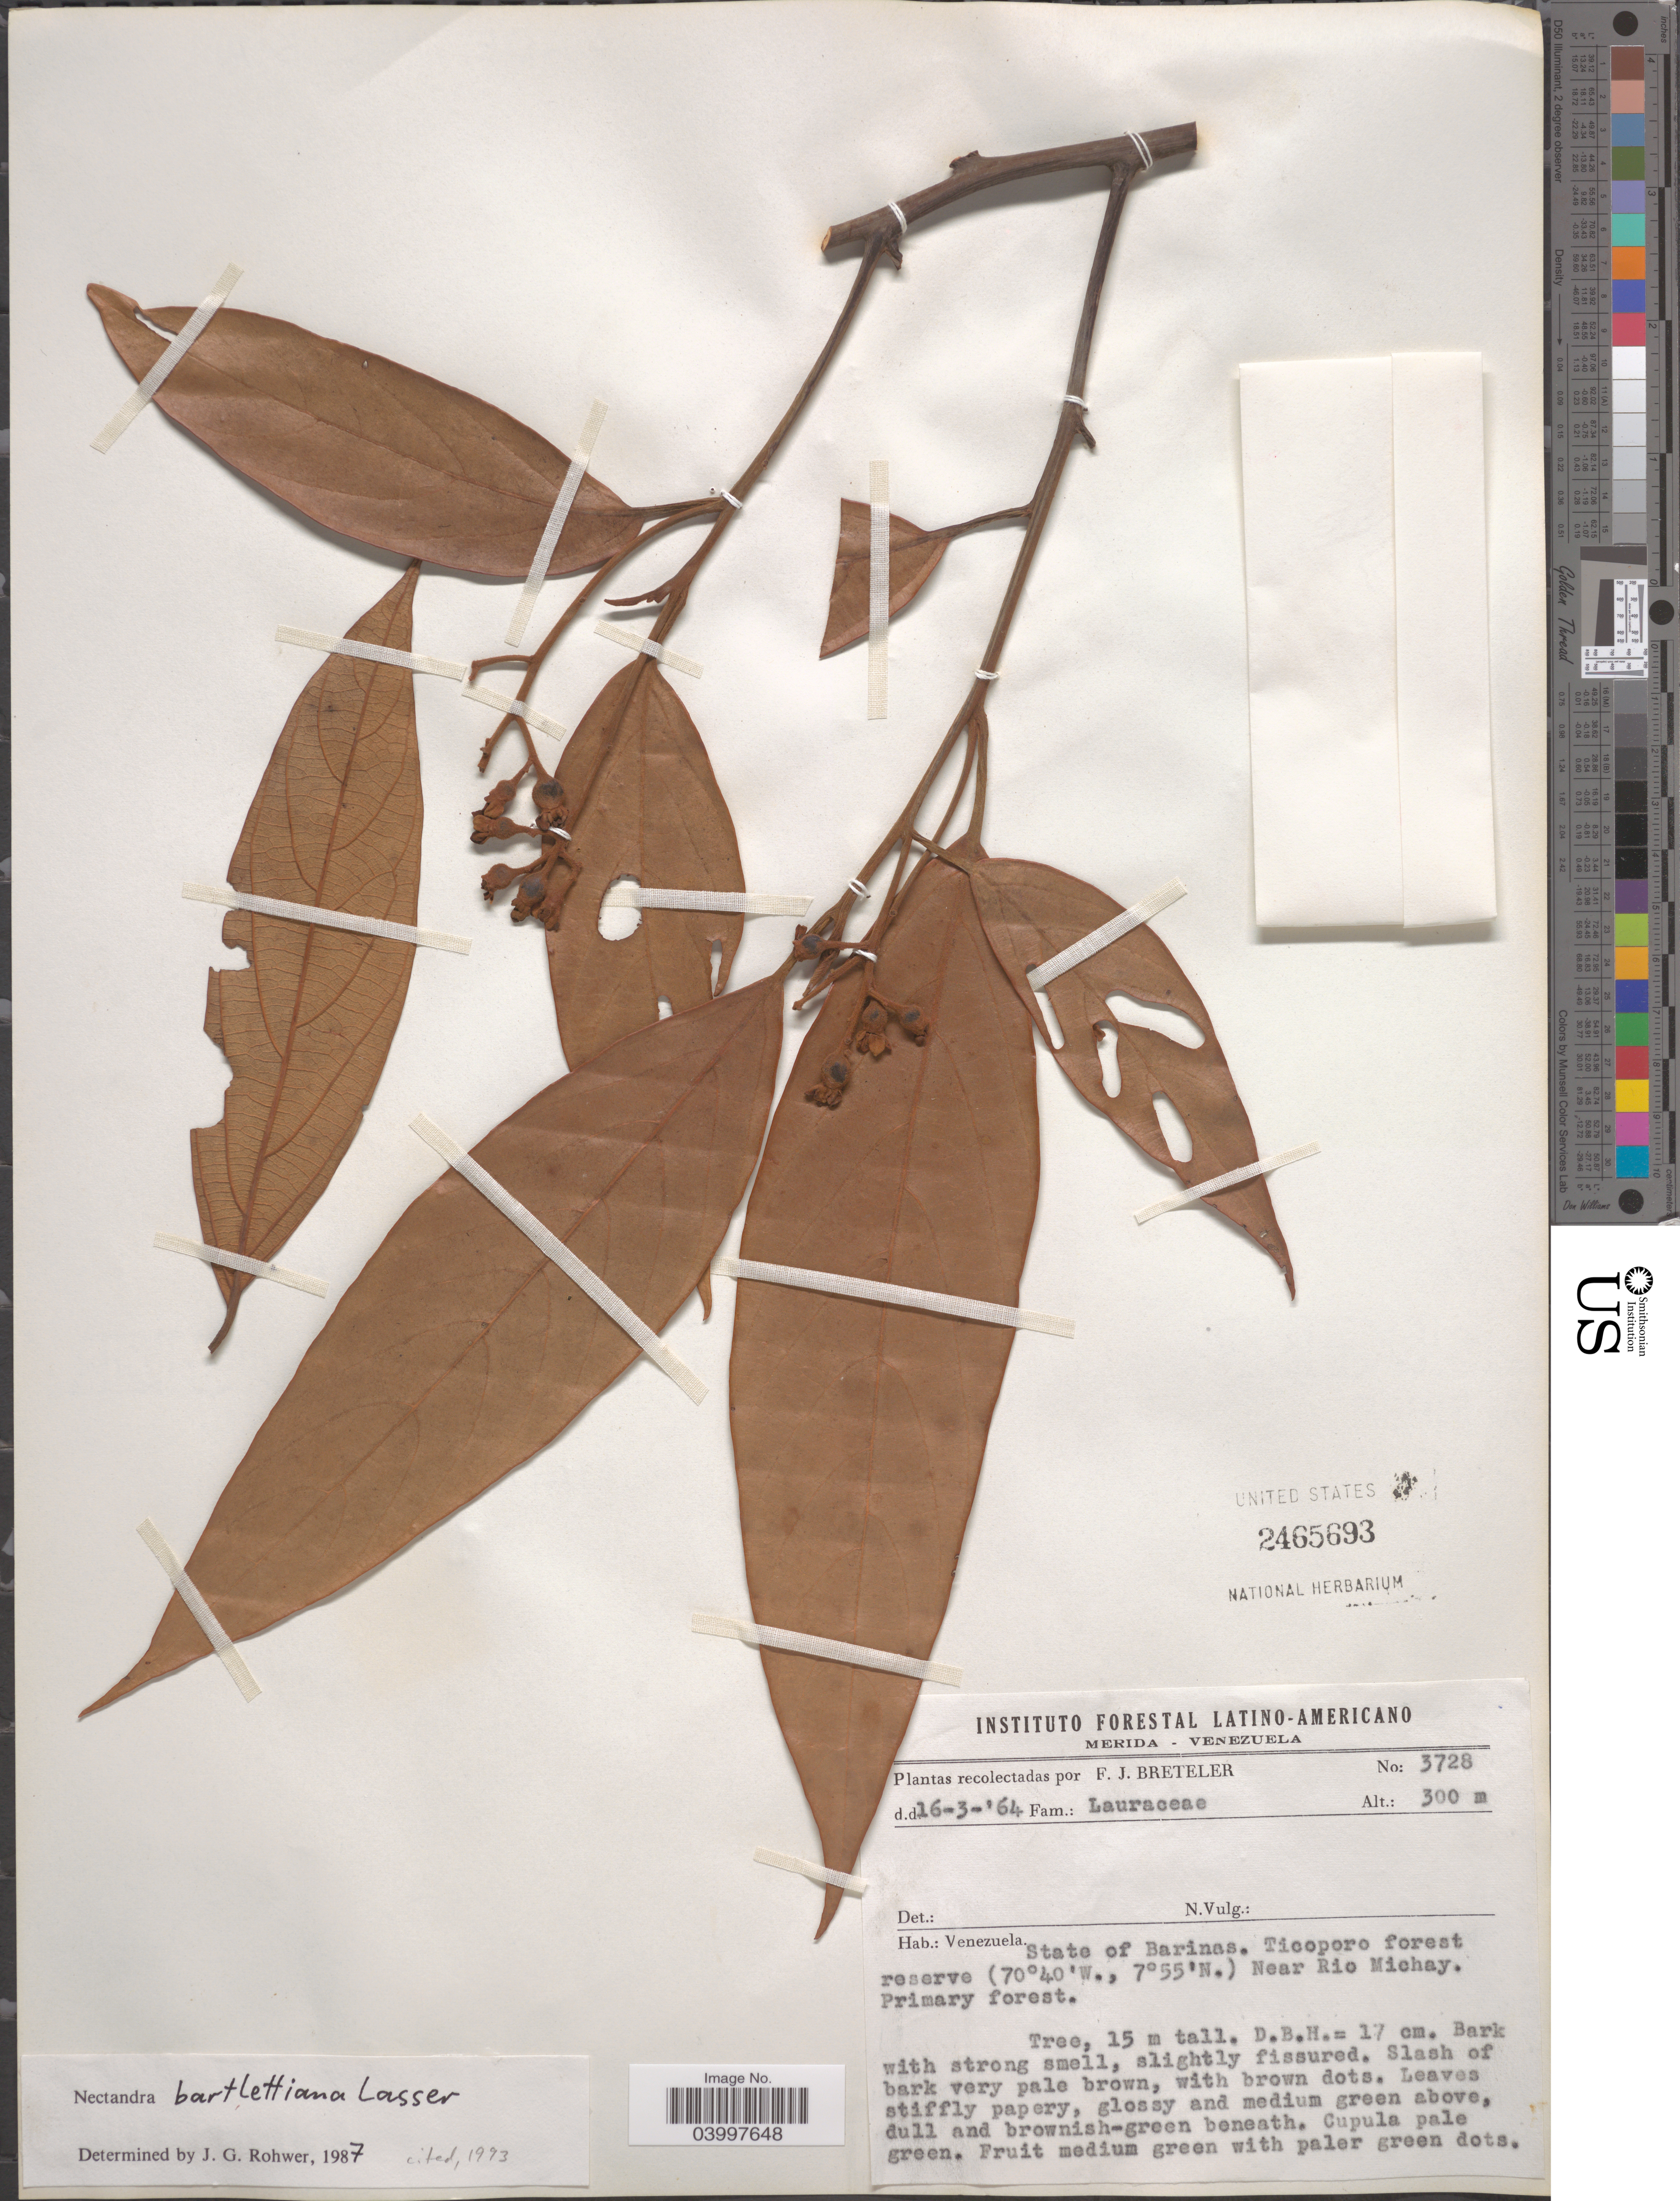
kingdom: Plantae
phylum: Tracheophyta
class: Magnoliopsida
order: Laurales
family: Lauraceae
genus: Nectandra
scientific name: Nectandra bartlettiana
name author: Lasser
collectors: F. J. Breteler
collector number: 3728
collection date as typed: Transcribed d/m/y: 16/3/64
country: Venezuela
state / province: Barinas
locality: Ticoporo forest reserve. Near Rio Michay.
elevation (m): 300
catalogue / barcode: US 2465693